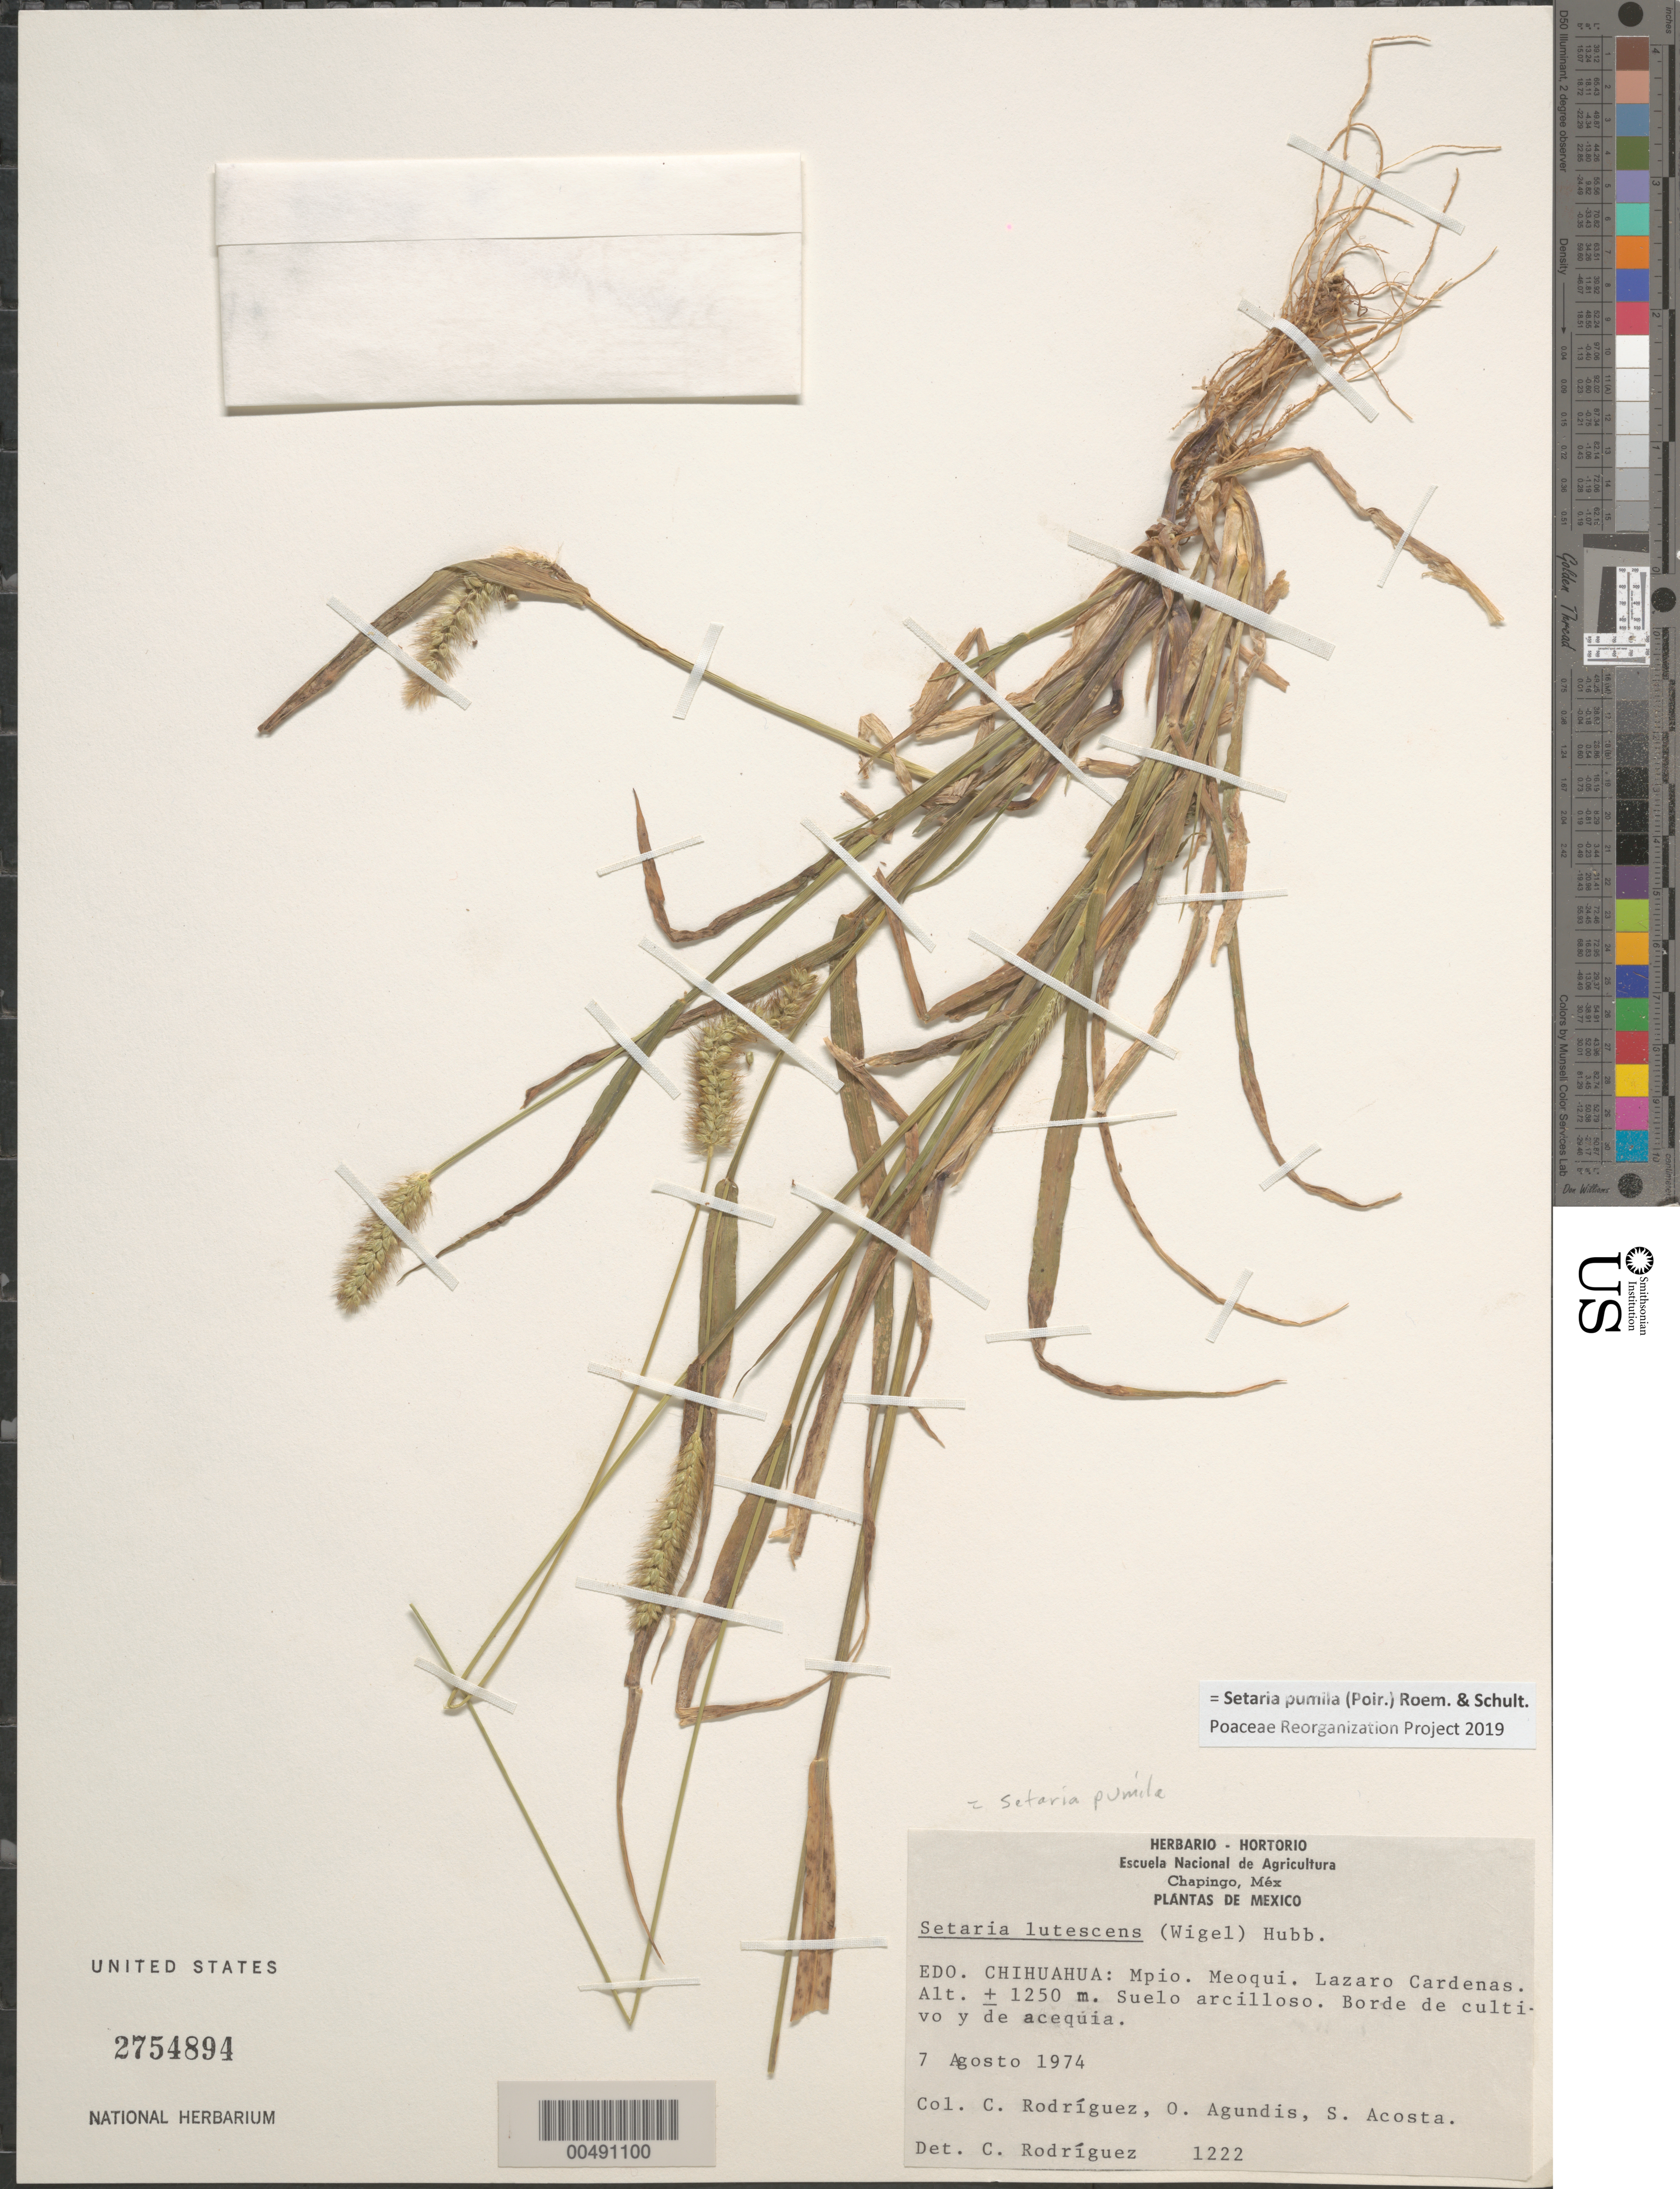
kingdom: Plantae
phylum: Tracheophyta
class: Liliopsida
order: Poales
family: Poaceae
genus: Setaria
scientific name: Setaria lutescens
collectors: C. Rodríguez, O. Agundis & S. Acosta Castellanos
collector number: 1222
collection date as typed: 7 Aug 1974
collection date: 1974-08-07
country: Mexico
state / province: Chihuahua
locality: Mun of Meoqui, Lazaro Cardenas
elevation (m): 1250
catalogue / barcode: US 2754894